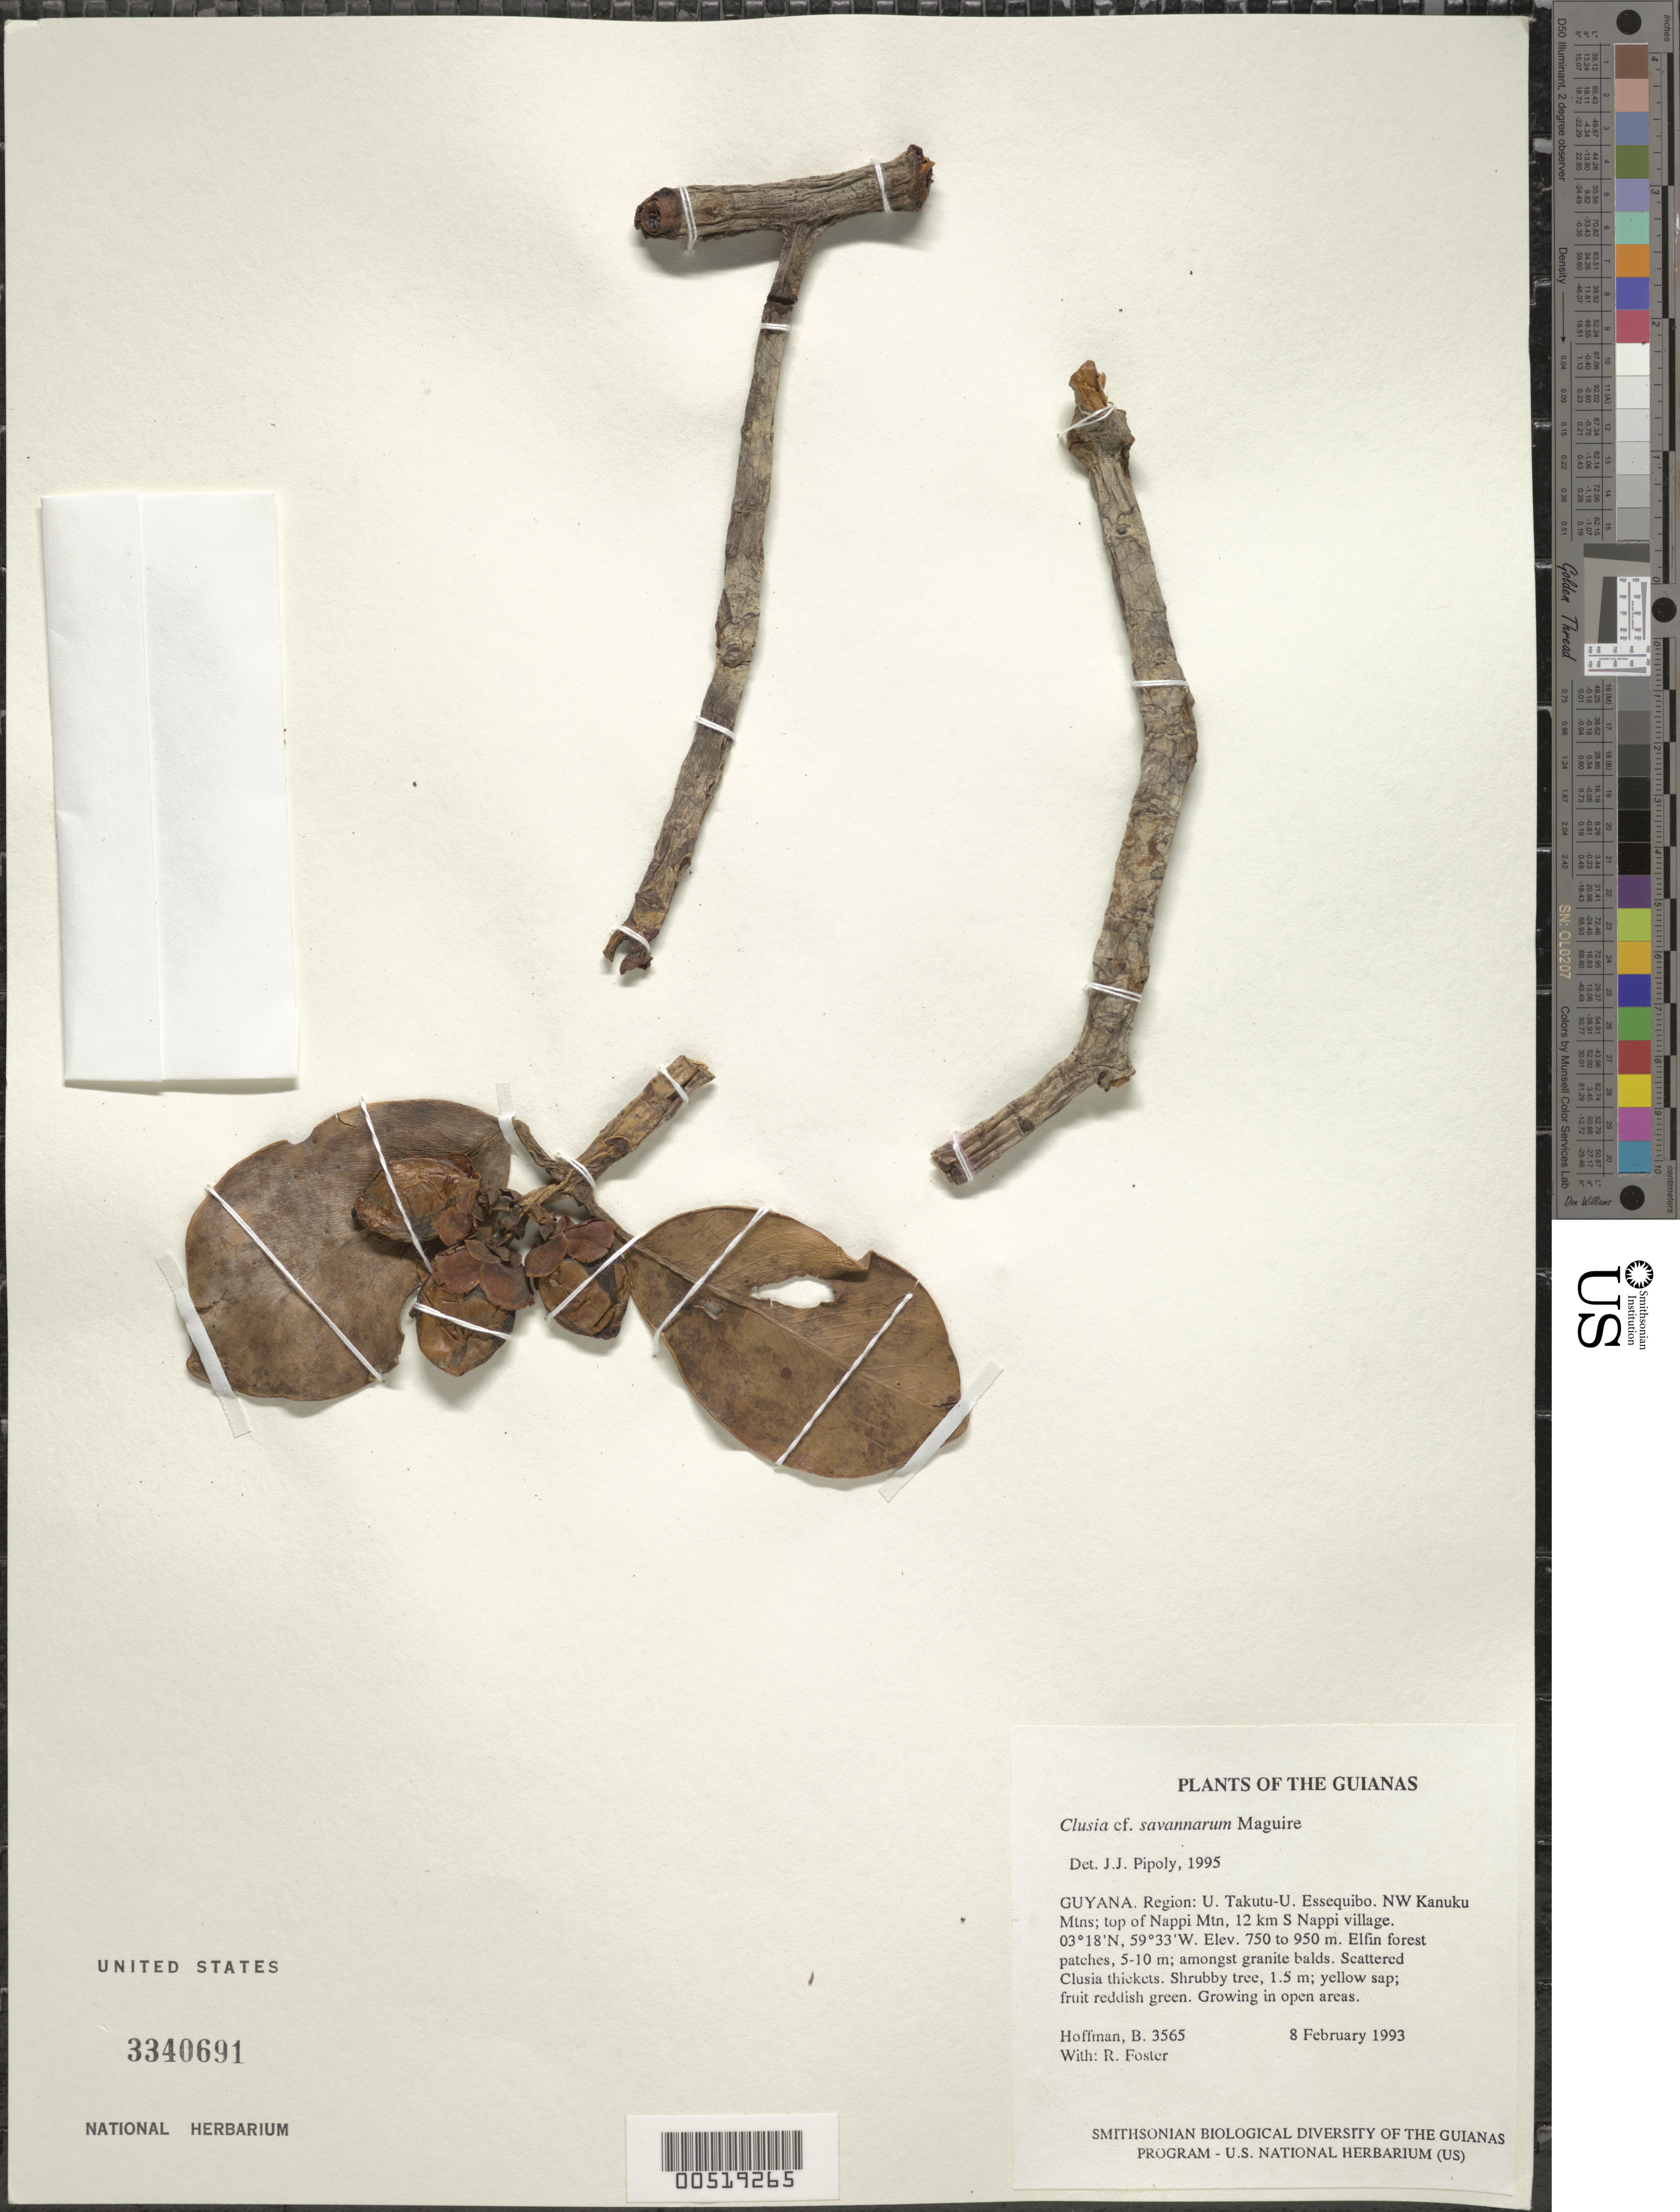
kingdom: Plantae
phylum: Tracheophyta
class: Magnoliopsida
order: Malpighiales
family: Clusiaceae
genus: Clusia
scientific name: Clusia savannarum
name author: Maguire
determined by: Pipoly, J. J., III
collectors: B. Hoffman & R. Foster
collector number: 3565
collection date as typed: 8 February 1993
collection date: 1993-02-08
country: Guyana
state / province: U. Takutu-U. Essequibo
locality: NW Kanuku Mountains; top of Nappi Mountain, 12 km S of Nappi village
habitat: Elfin forest patches, 5-10 m; amongst granite balds. Scattered Clusia thickets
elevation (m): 750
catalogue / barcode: US 3340691